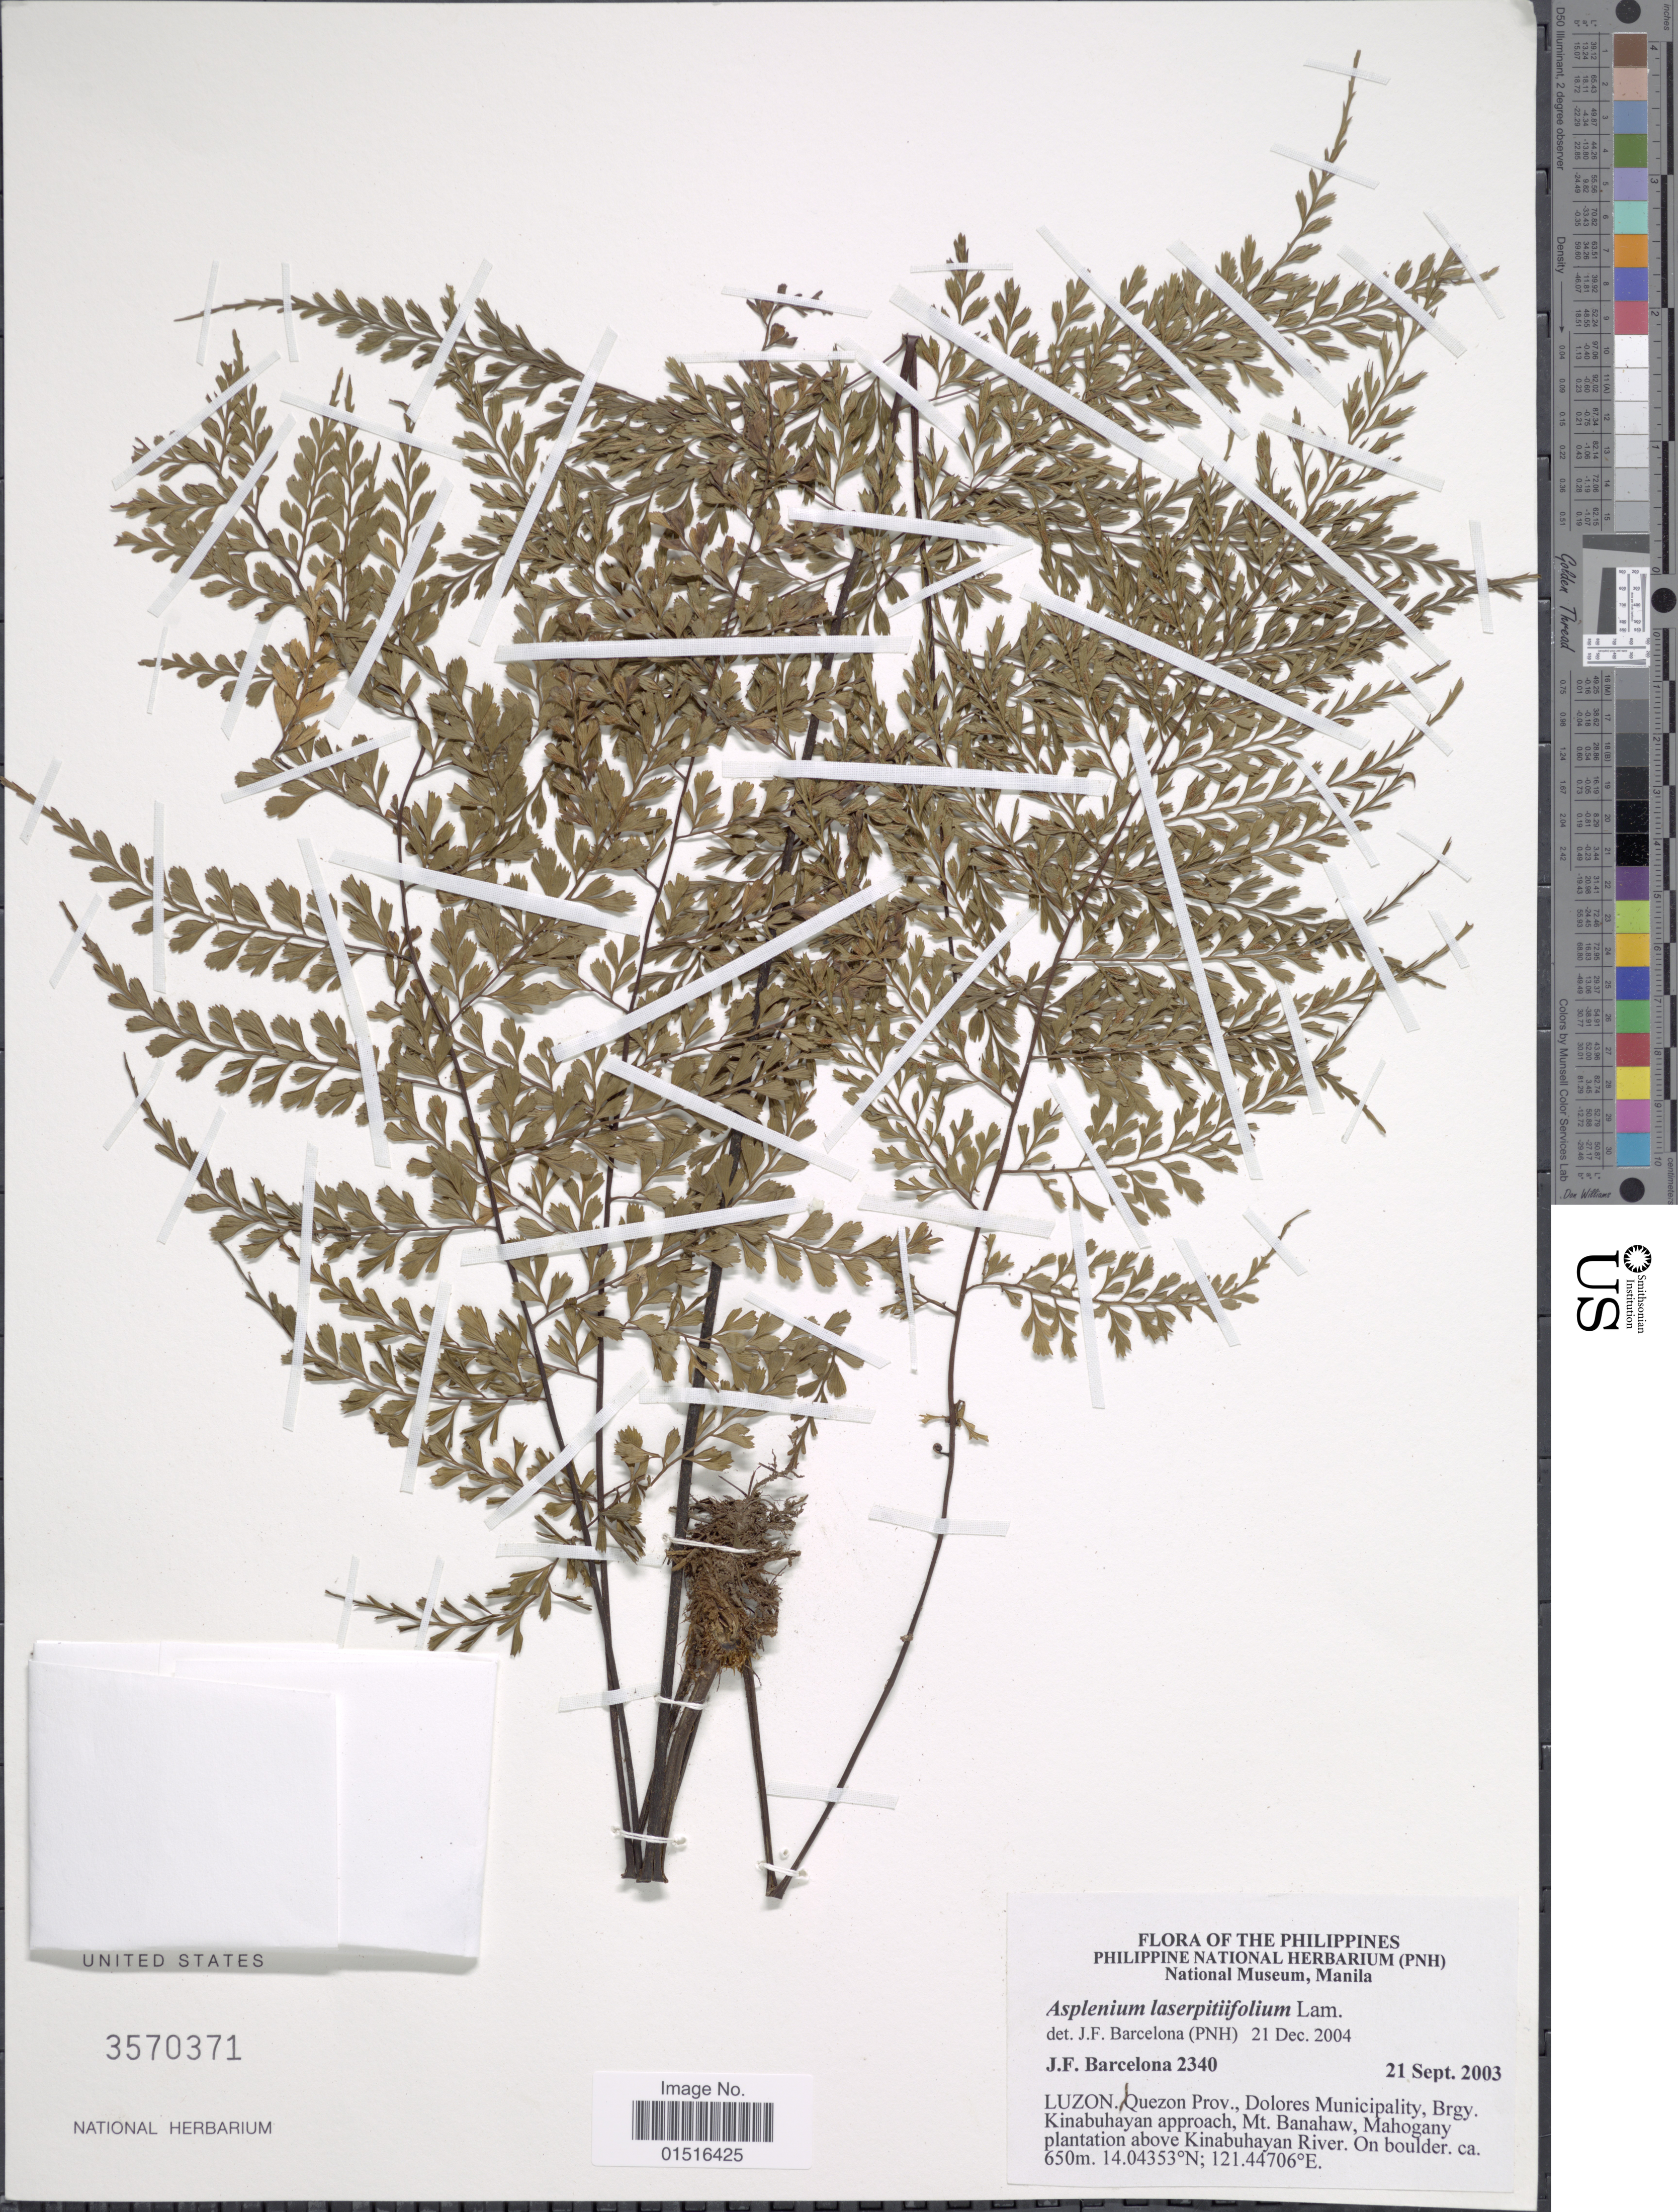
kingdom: Plantae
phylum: Tracheophyta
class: Polypodiopsida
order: Polypodiales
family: Aspleniaceae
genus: Asplenium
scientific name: Asplenium laserpitiifolium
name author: Lam.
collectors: J. F. Barcelona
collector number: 2340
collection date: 2003-09-21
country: Philippines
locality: Luzon, Quezon Prov., Dolores Municipality, Brgy. Kinabuhayan approach, Mt. Banahaw, Mahogany plantation above Kinabuhayan River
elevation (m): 650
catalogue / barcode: US 3570371